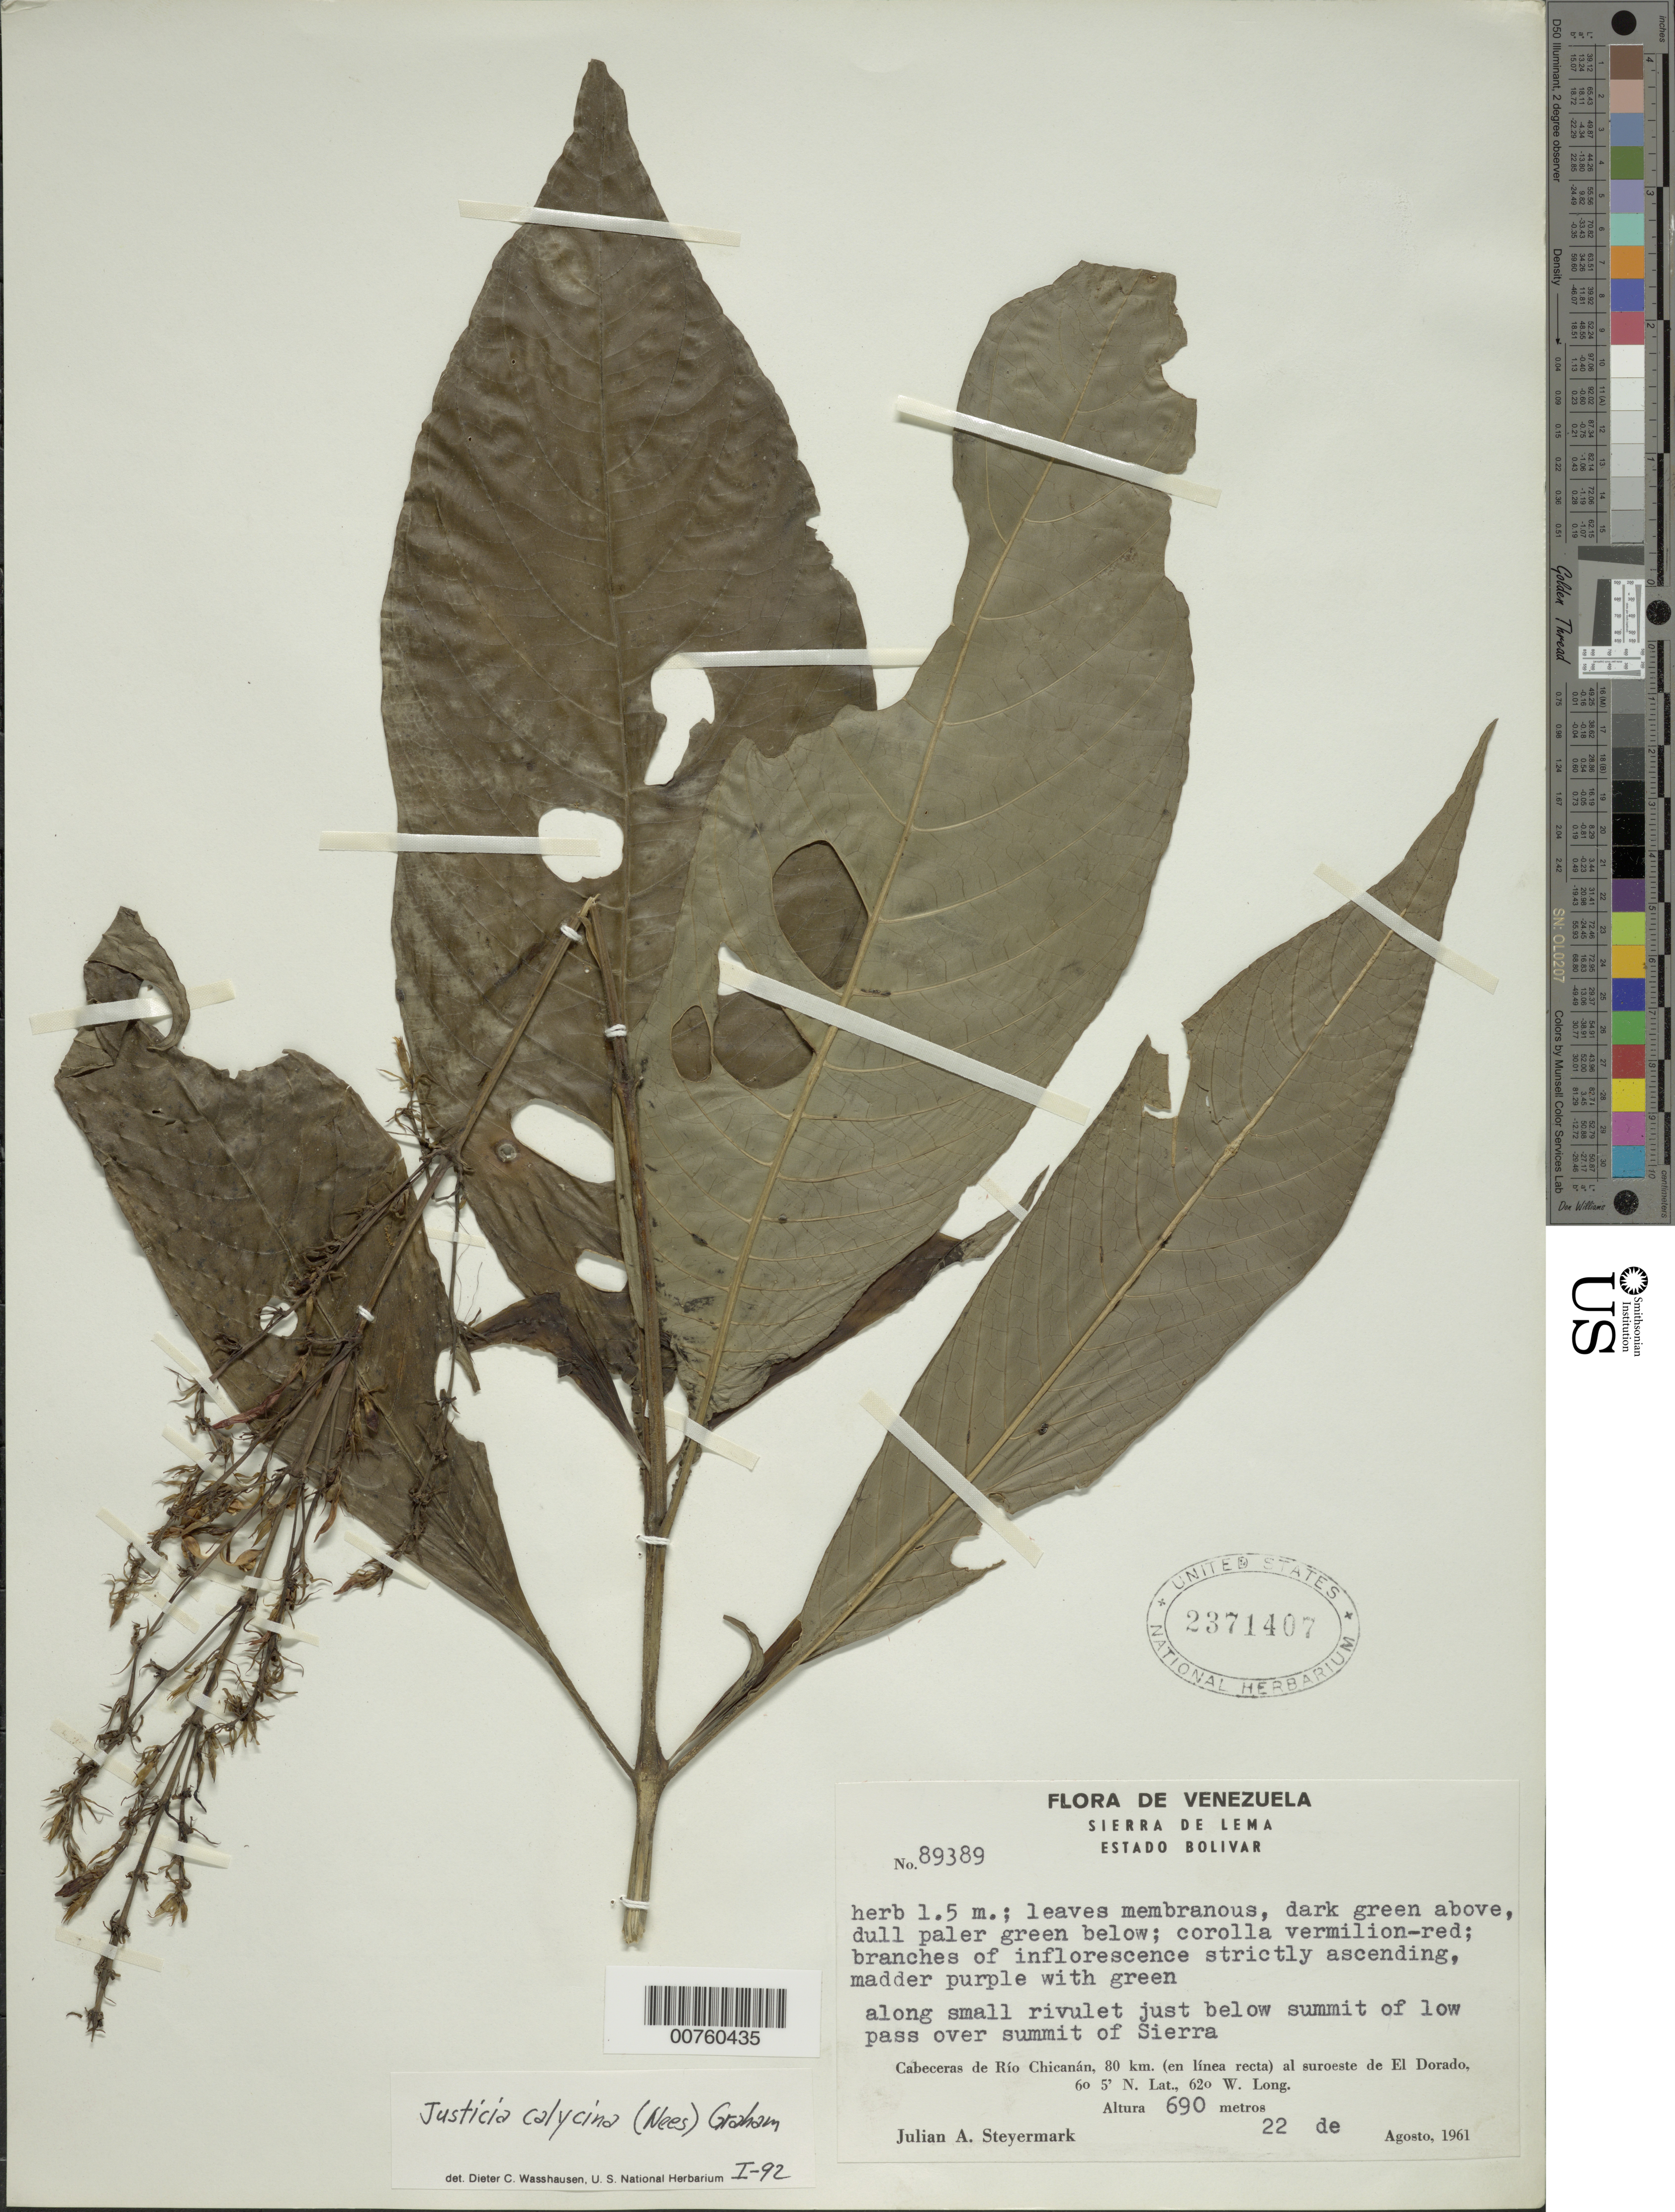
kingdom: Plantae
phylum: Tracheophyta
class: Magnoliopsida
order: Lamiales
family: Acanthaceae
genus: Justicia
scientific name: Justicia calycina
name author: (Nees) V.A.W. Graham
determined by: Wasshausen, Dieter C., (BOT), Smithsonian Institution - National Museum of Natural History (UNITED STATES)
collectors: J. Steyermark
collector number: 89389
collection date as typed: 22-Aug-61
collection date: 1961-08-22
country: Venezuela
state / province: Bolívar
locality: Sierra de Lema; Cabeceras de Río Chicanán, 80 km (in a straight line) to southwest of El Dorado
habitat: Along small rivulet just below summit of low pass over Sierra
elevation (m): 690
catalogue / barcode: US 2371407